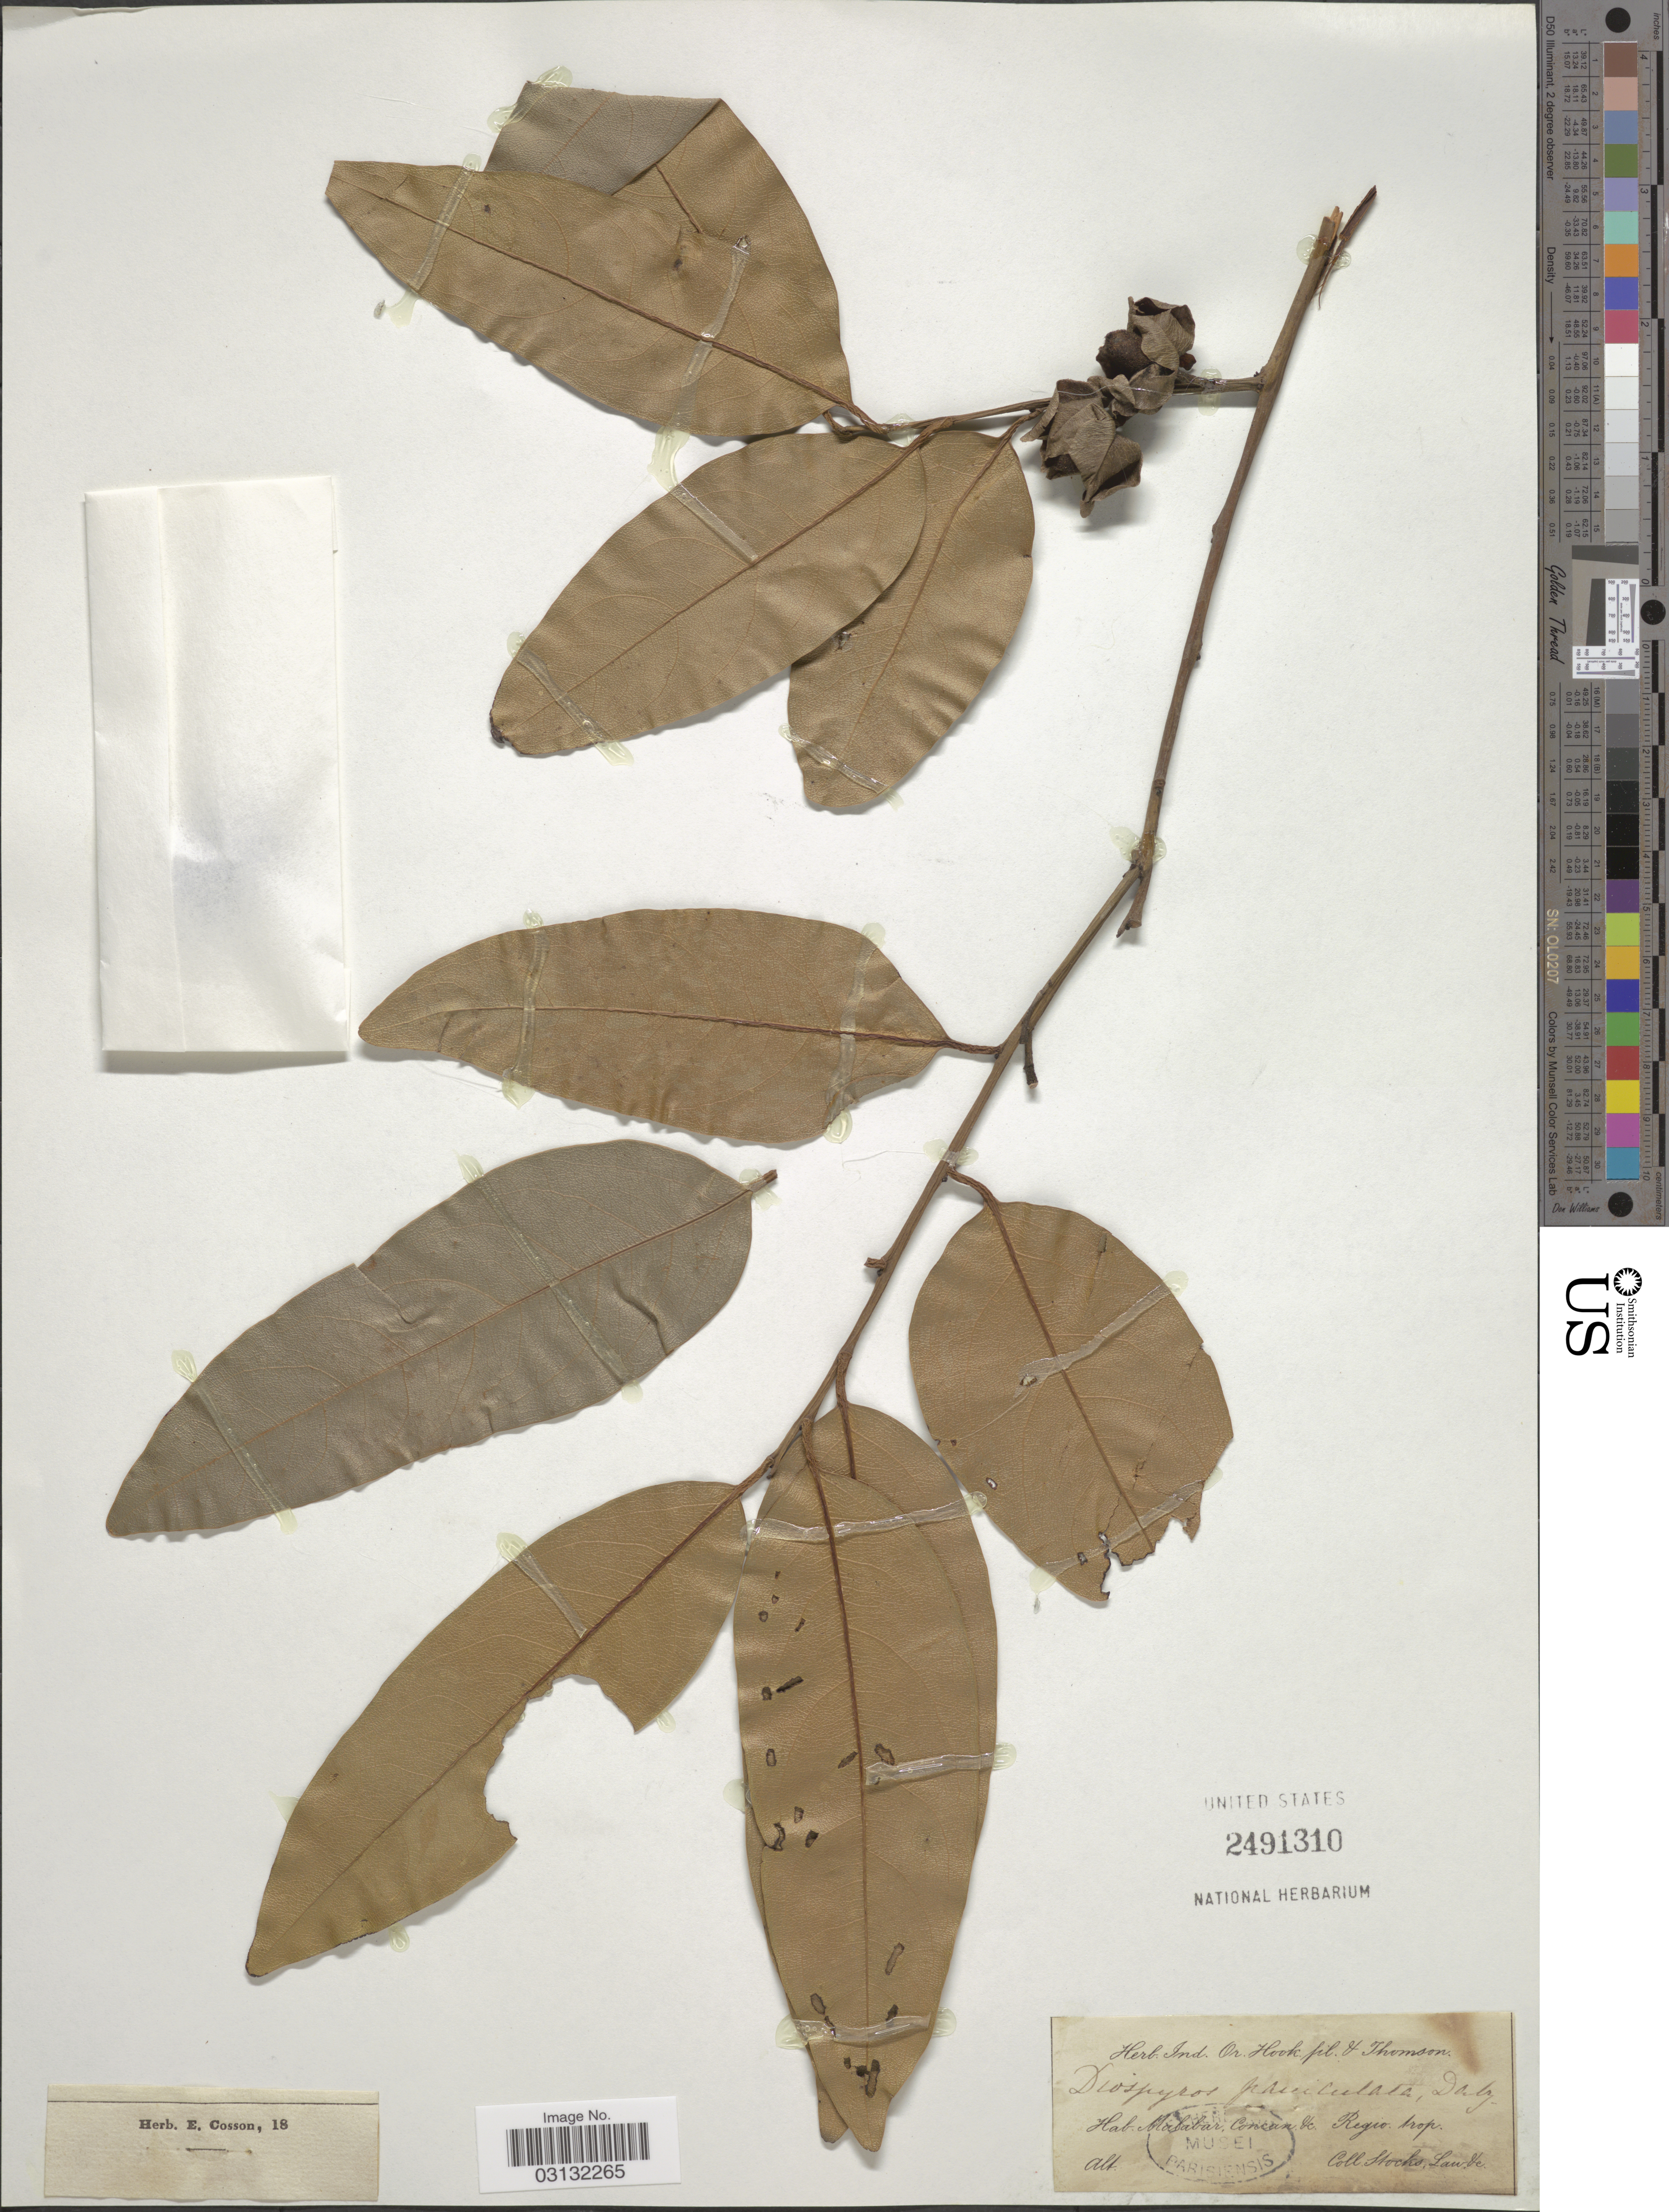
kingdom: Plantae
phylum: Tracheophyta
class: Magnoliopsida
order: Ericales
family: Ebenaceae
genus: Diospyros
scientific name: Diospyros paniculata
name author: Dalzell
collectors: J. Law & J. Stocks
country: India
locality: Malabar, Concan &c.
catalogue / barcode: US 2491310